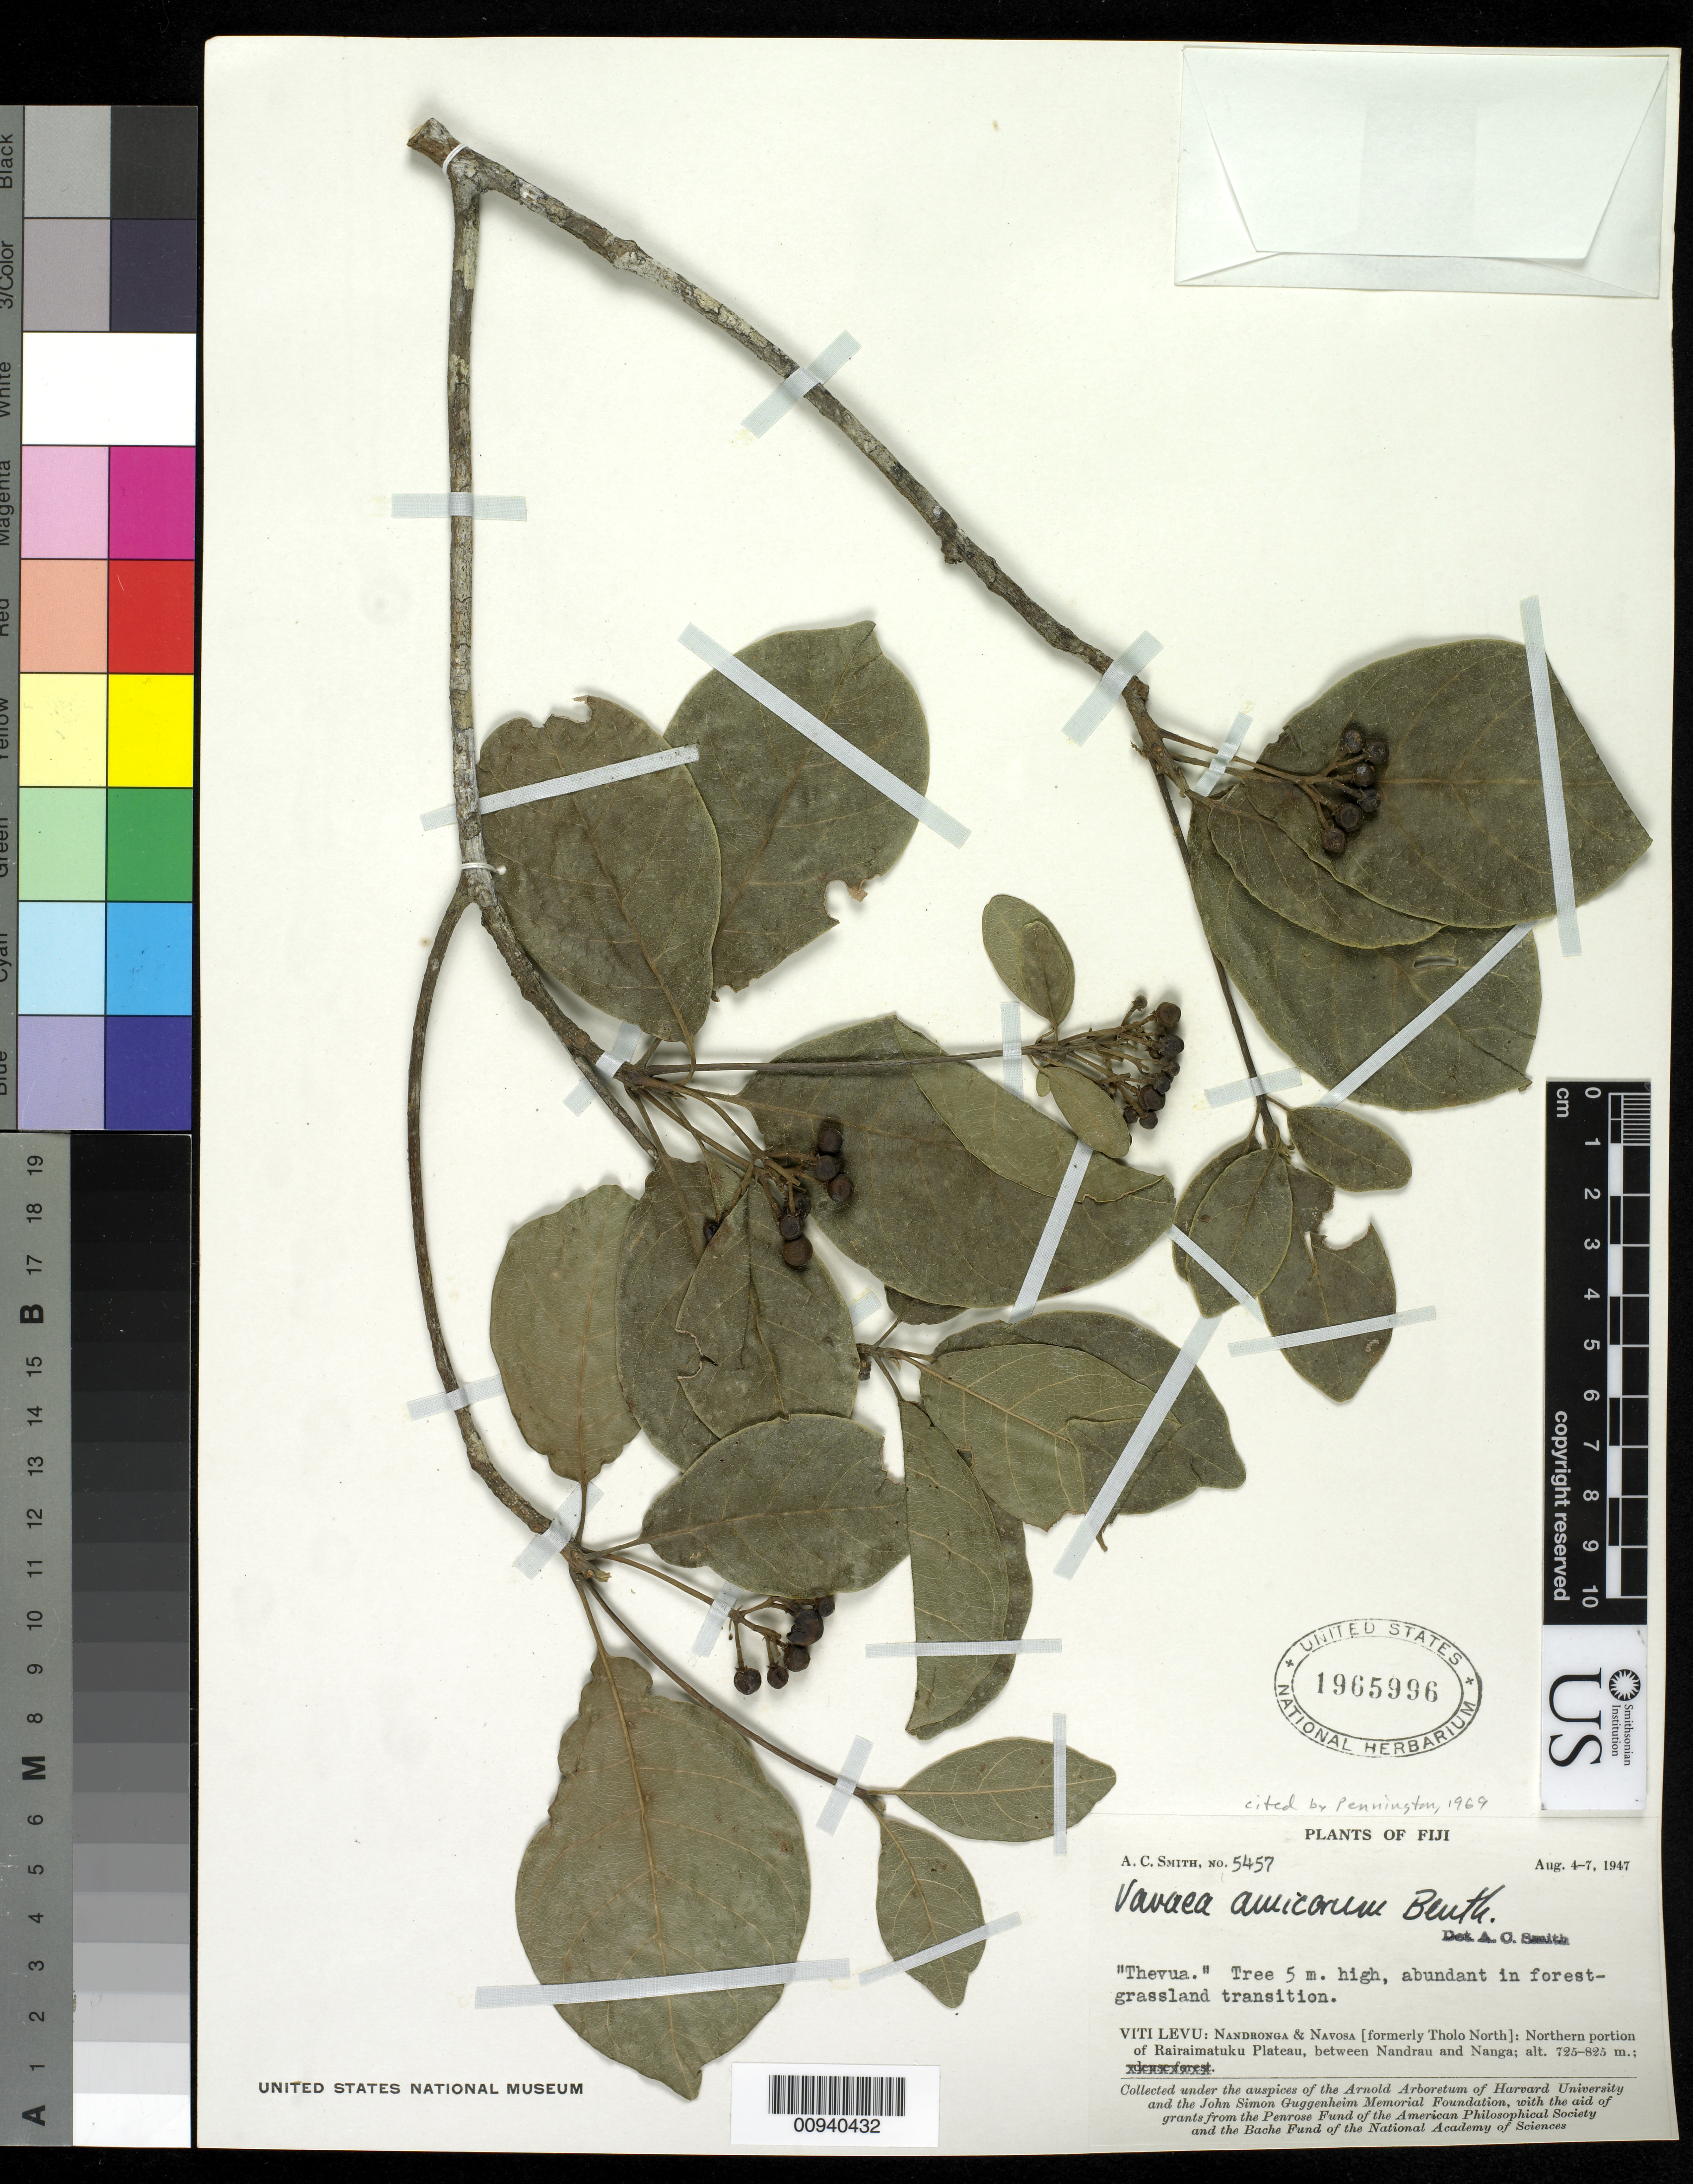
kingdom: Plantae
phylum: Tracheophyta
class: Magnoliopsida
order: Sapindales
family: Meliaceae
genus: Vavaea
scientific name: Vavaea amicorum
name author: Benth.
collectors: C. A. Smith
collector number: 5457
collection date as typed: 04 Aug 1947 to 07 Aug 1947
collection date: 1947-08-04/1947-08-07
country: Fiji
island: Viti Levu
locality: Nandronga & Navosa (formerly Tholo North): Northern portion of Rairaimatuku Plateau, between Nandrau and Nanga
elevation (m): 725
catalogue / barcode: US 1965996